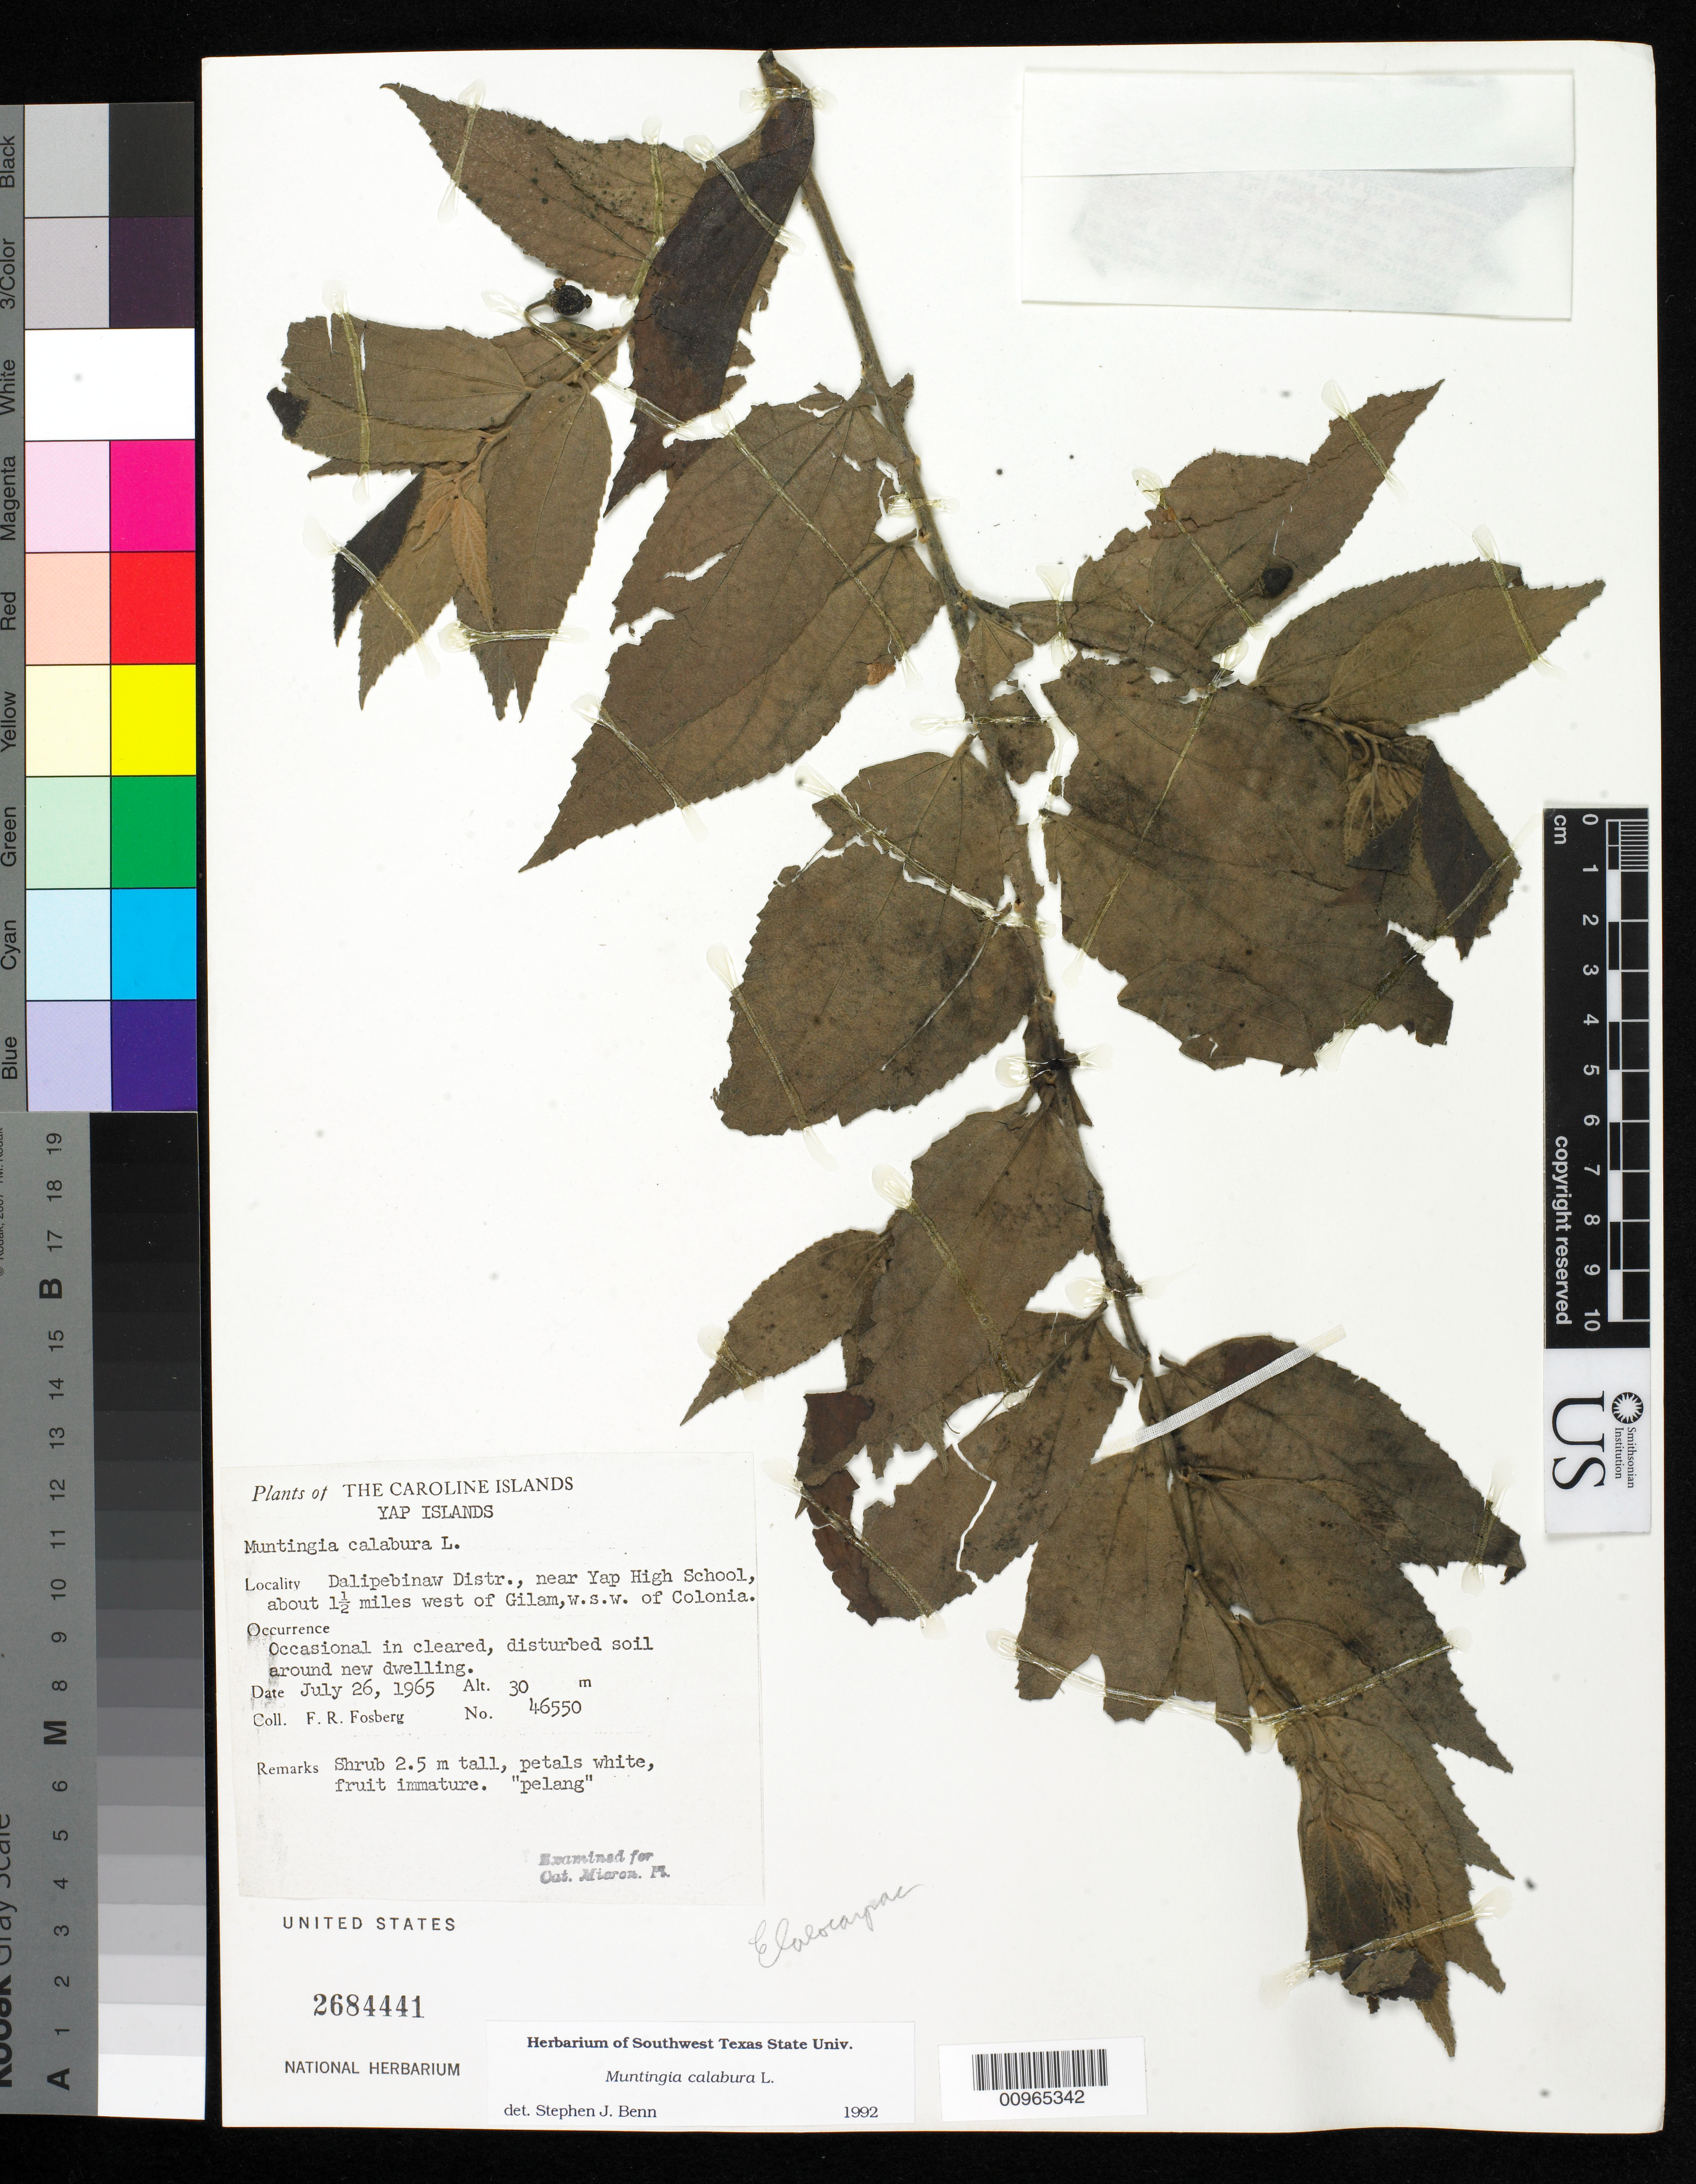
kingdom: Plantae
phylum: Tracheophyta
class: Magnoliopsida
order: Malvales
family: Muntingiaceae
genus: Muntingia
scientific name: Muntingia calabura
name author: L.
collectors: F. R. Fosberg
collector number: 46550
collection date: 1965-07-26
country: Micronesia, Federated States of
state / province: Yap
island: Yap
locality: Dalipebinaw Distr., near Yap High School, about 1.5 miles W of Gilam (muncipality), w.s.w. of Colonia (Yap I.)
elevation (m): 30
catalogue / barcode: US 2684441